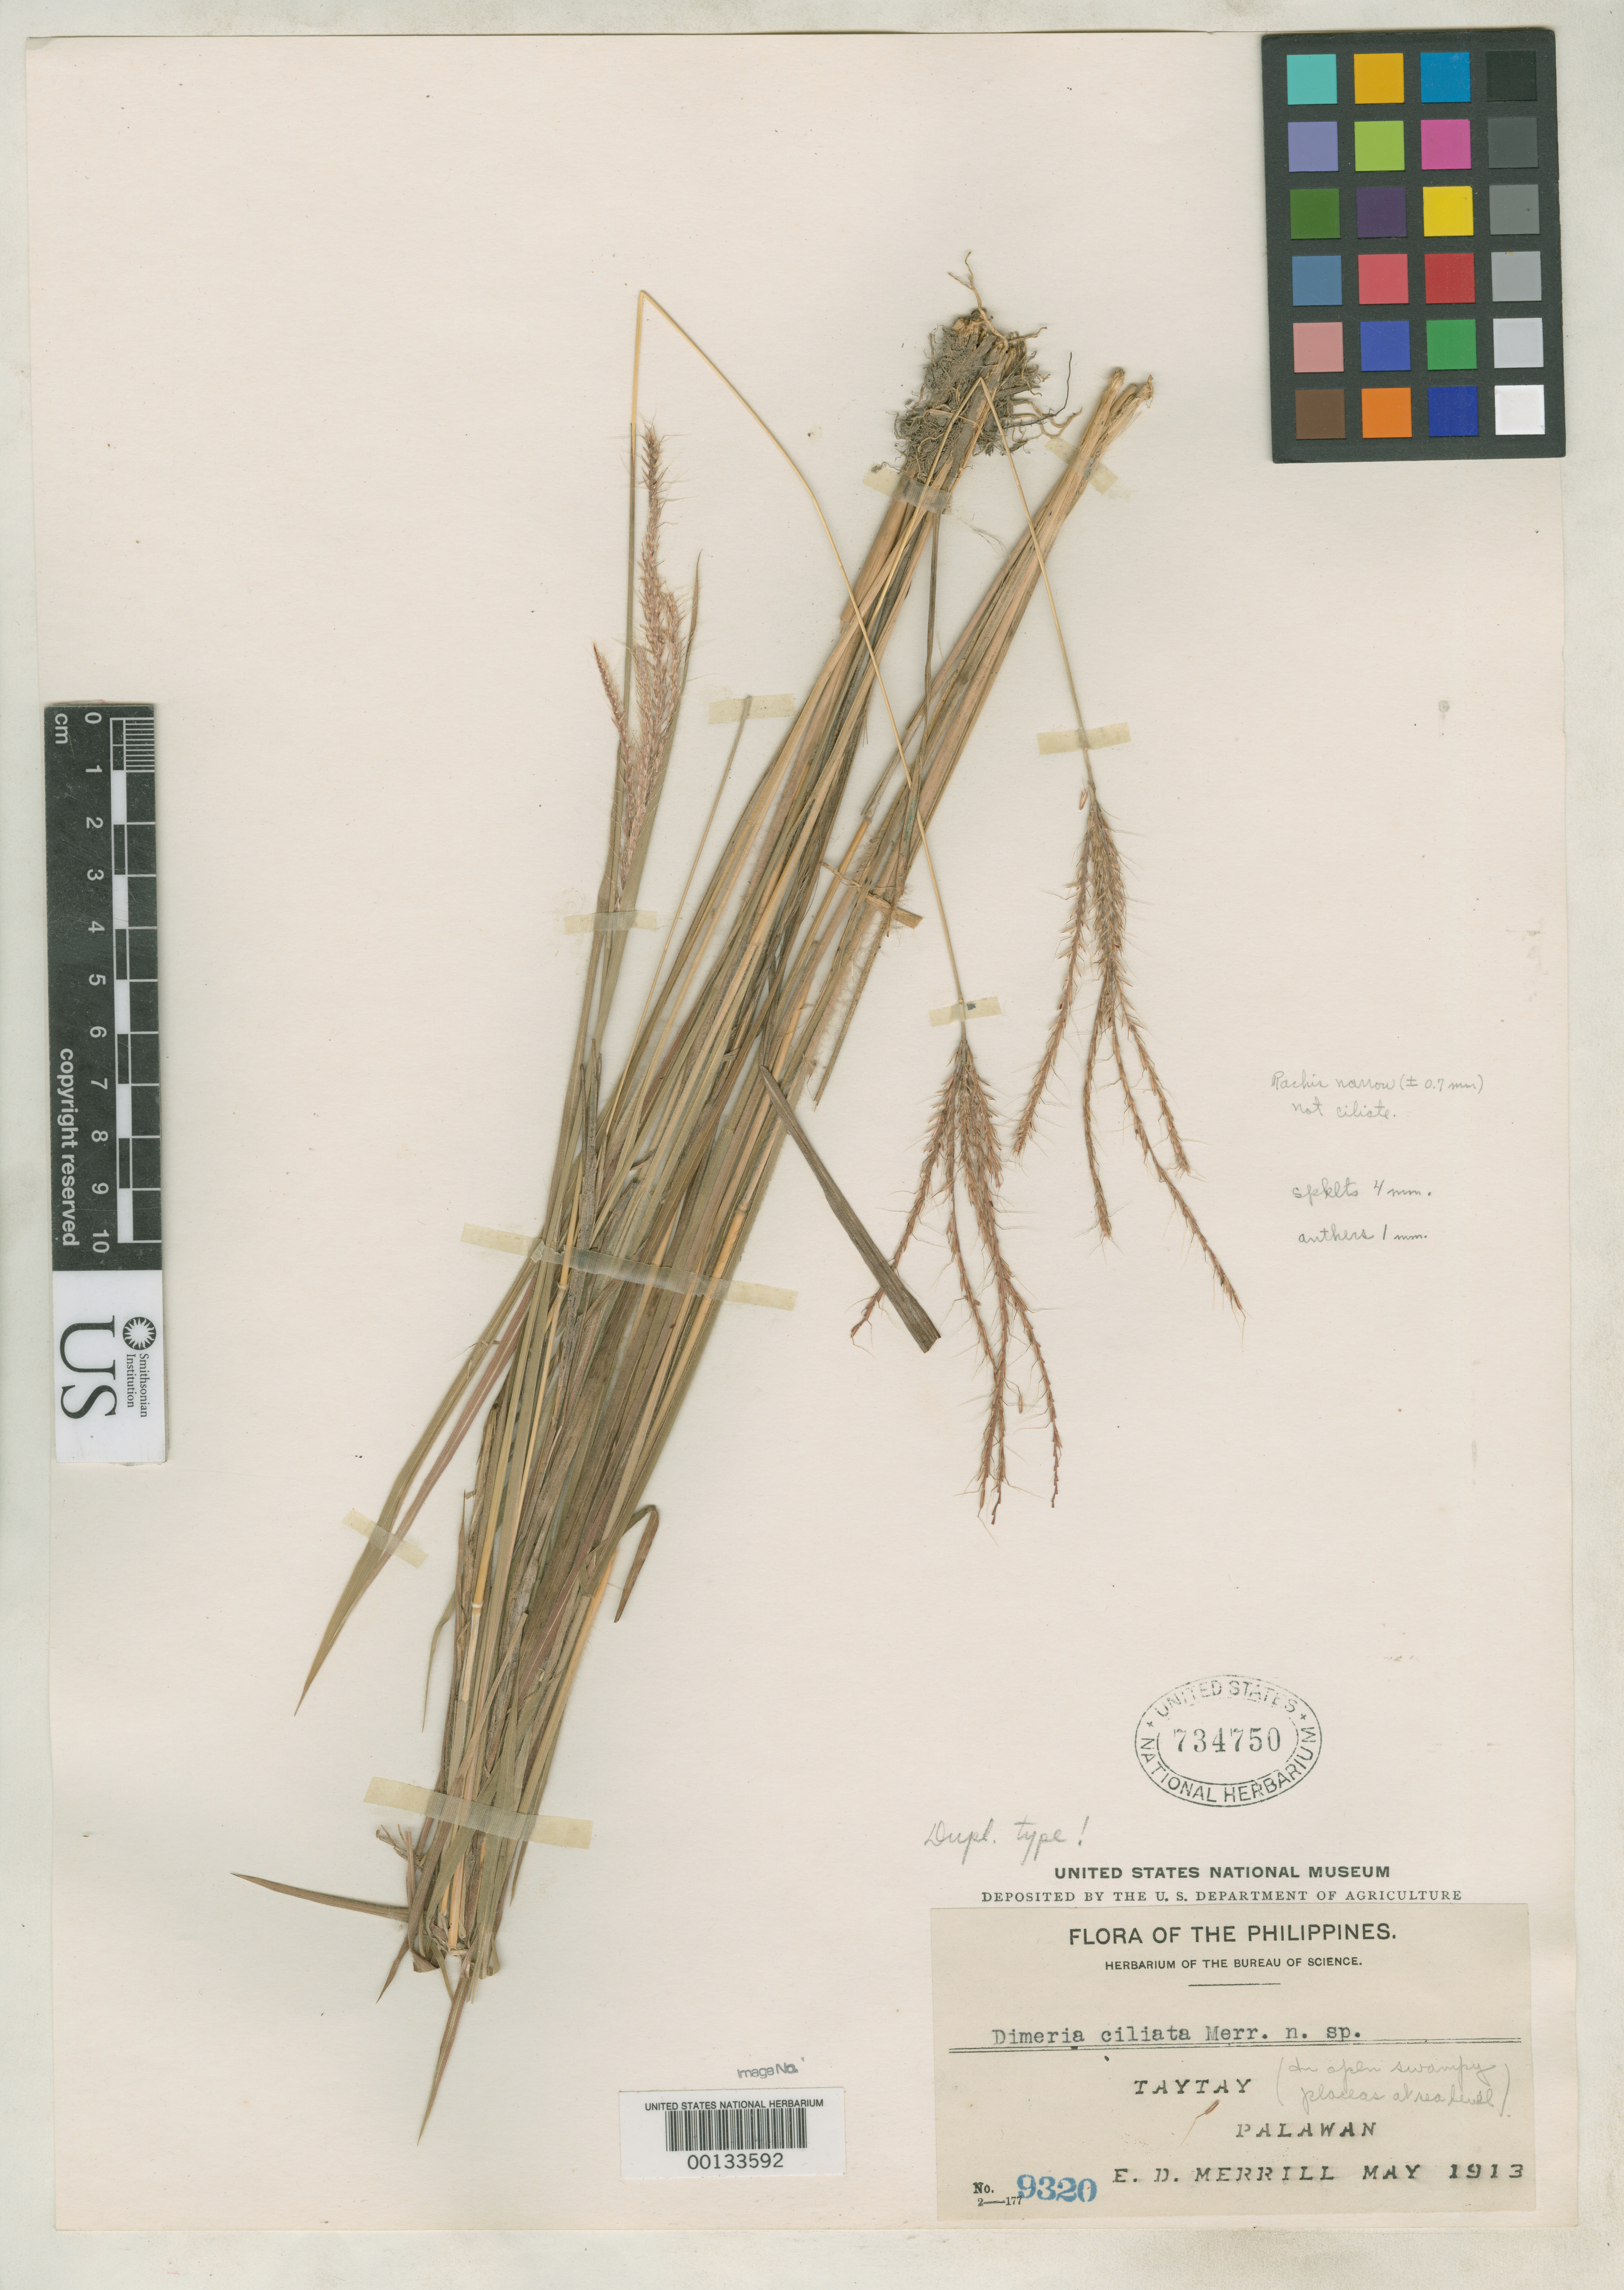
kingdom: Plantae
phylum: Tracheophyta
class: Liliopsida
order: Poales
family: Poaceae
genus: Dimeria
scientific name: Dimeria ciliata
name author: Merr.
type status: Isotype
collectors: E. D. Merrill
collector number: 9320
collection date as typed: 28 May 1913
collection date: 1913-05-28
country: Philippines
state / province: Mimaropa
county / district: Palawan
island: Palawan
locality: Taytay.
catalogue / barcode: US 734750